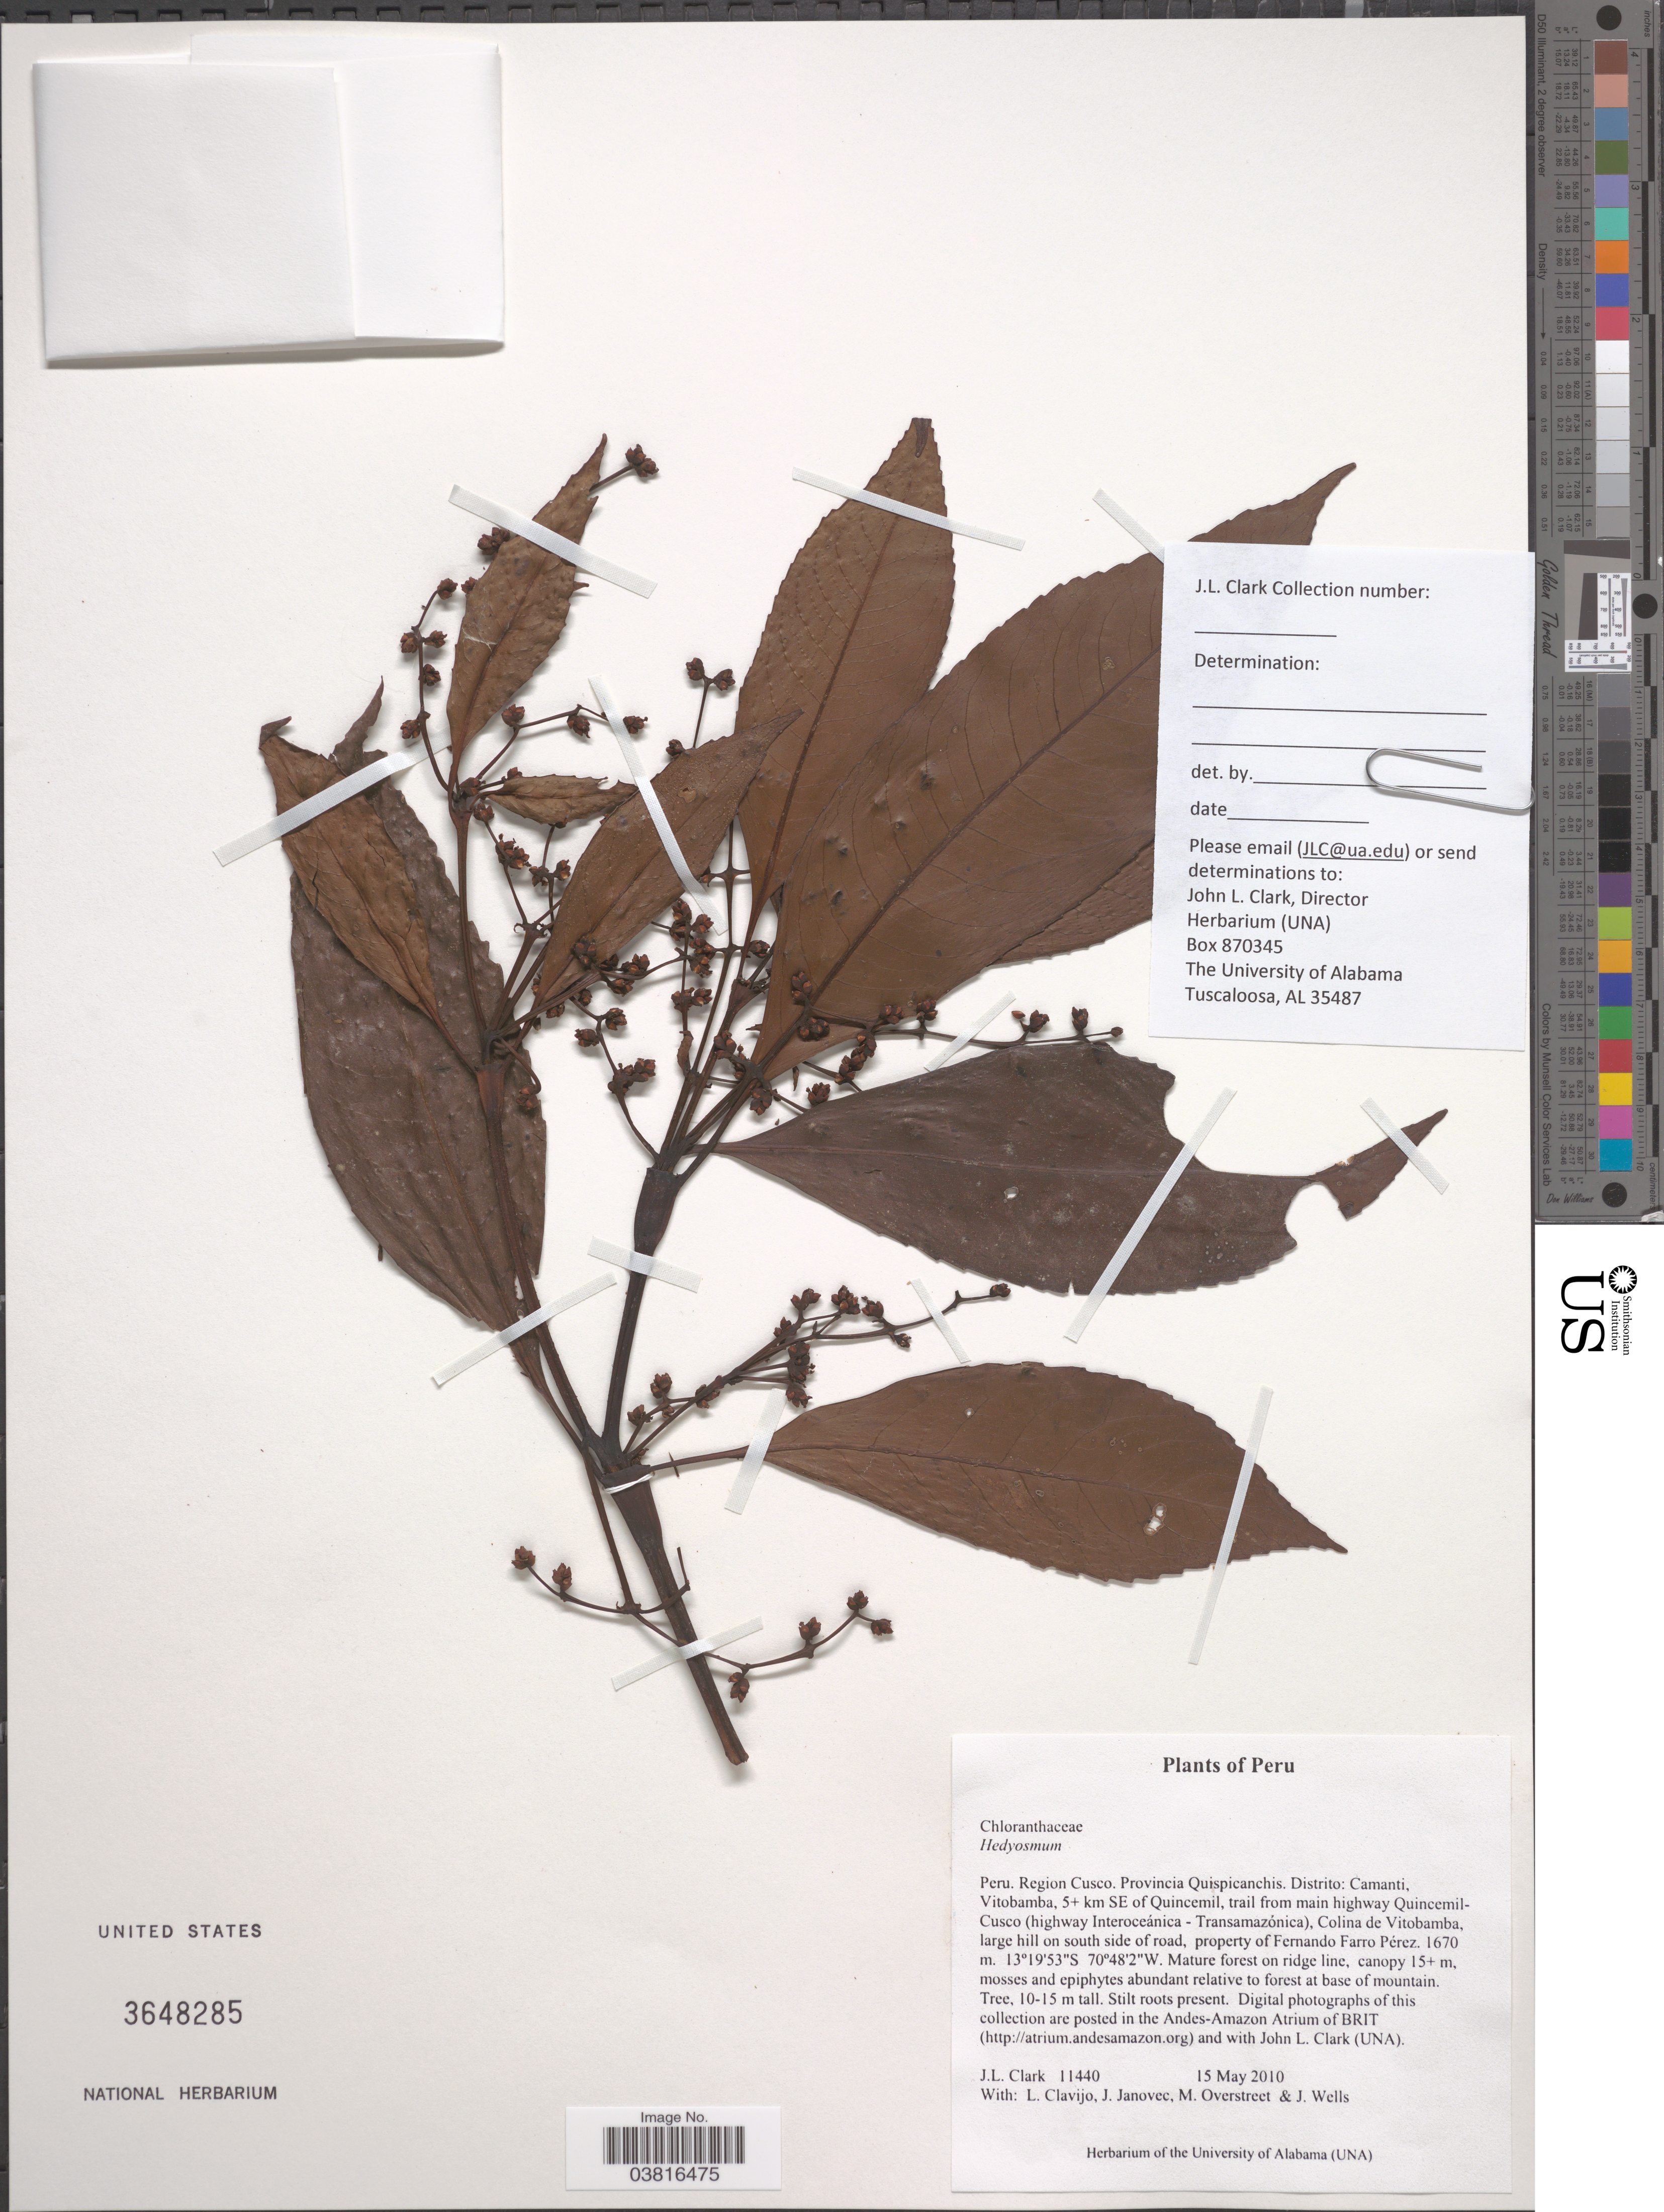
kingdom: Plantae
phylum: Tracheophyta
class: Magnoliopsida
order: Chloranthales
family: Chloranthaceae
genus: Hedyosmum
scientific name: Hedyosmum sp.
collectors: J. L. Clark, L. Clavijo, J. Janovee, M. Overstreet & J. Wells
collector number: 11440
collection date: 2010-05-15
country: Peru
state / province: Cusco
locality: Region Cusco. Provincia Quispicanchis. Distrito: Camanti, Vitobamba, 5+ km SE of Quincemil, trail from main highway Quincemil-Cusco (highway Interoceánica - Transamazónica), Colina de Vitobamba, large hill on south side of road, property of Fernando Farro Pérez.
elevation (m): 1670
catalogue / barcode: US 3648285